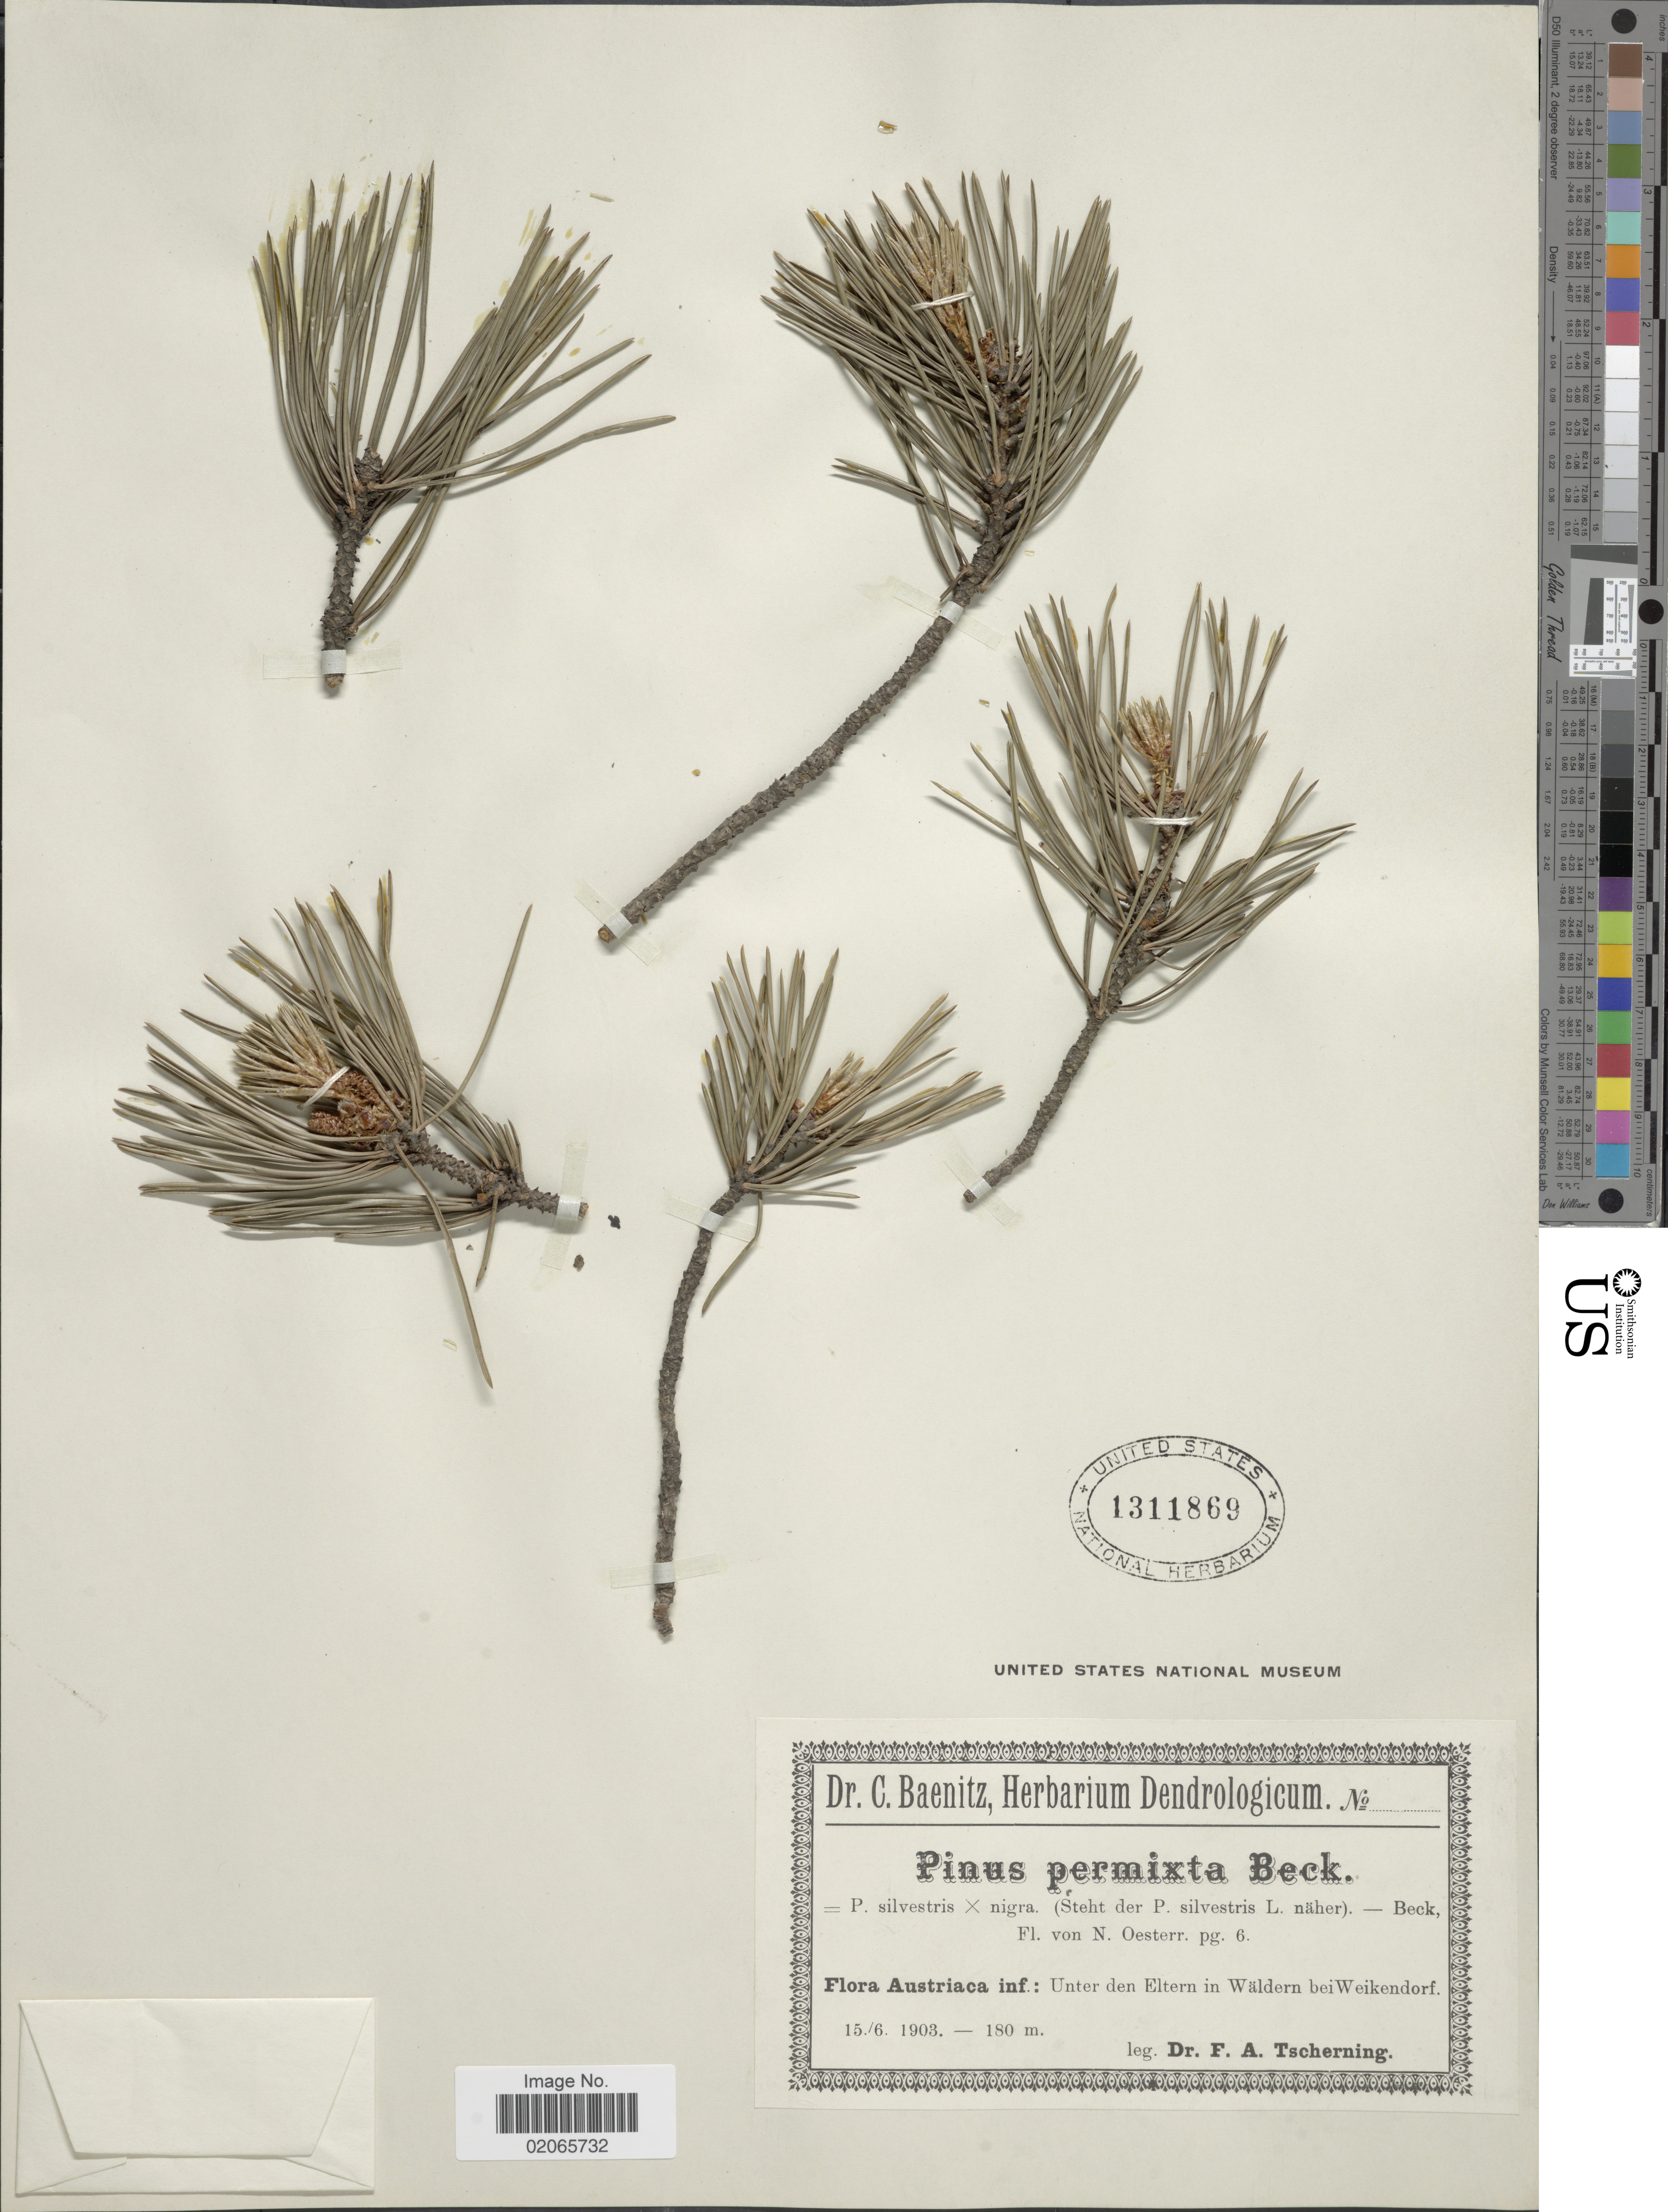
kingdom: Plantae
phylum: Tracheophyta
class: Pinopsida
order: Pinales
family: Pinaceae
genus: Pinus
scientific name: Pinus x permixta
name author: Beck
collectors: F. A. Tscherning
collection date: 1903-06-15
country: Austria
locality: Austriaca inf.: Unter den Eltern in Waldern bei Weikendorf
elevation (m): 180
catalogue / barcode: US 1311869